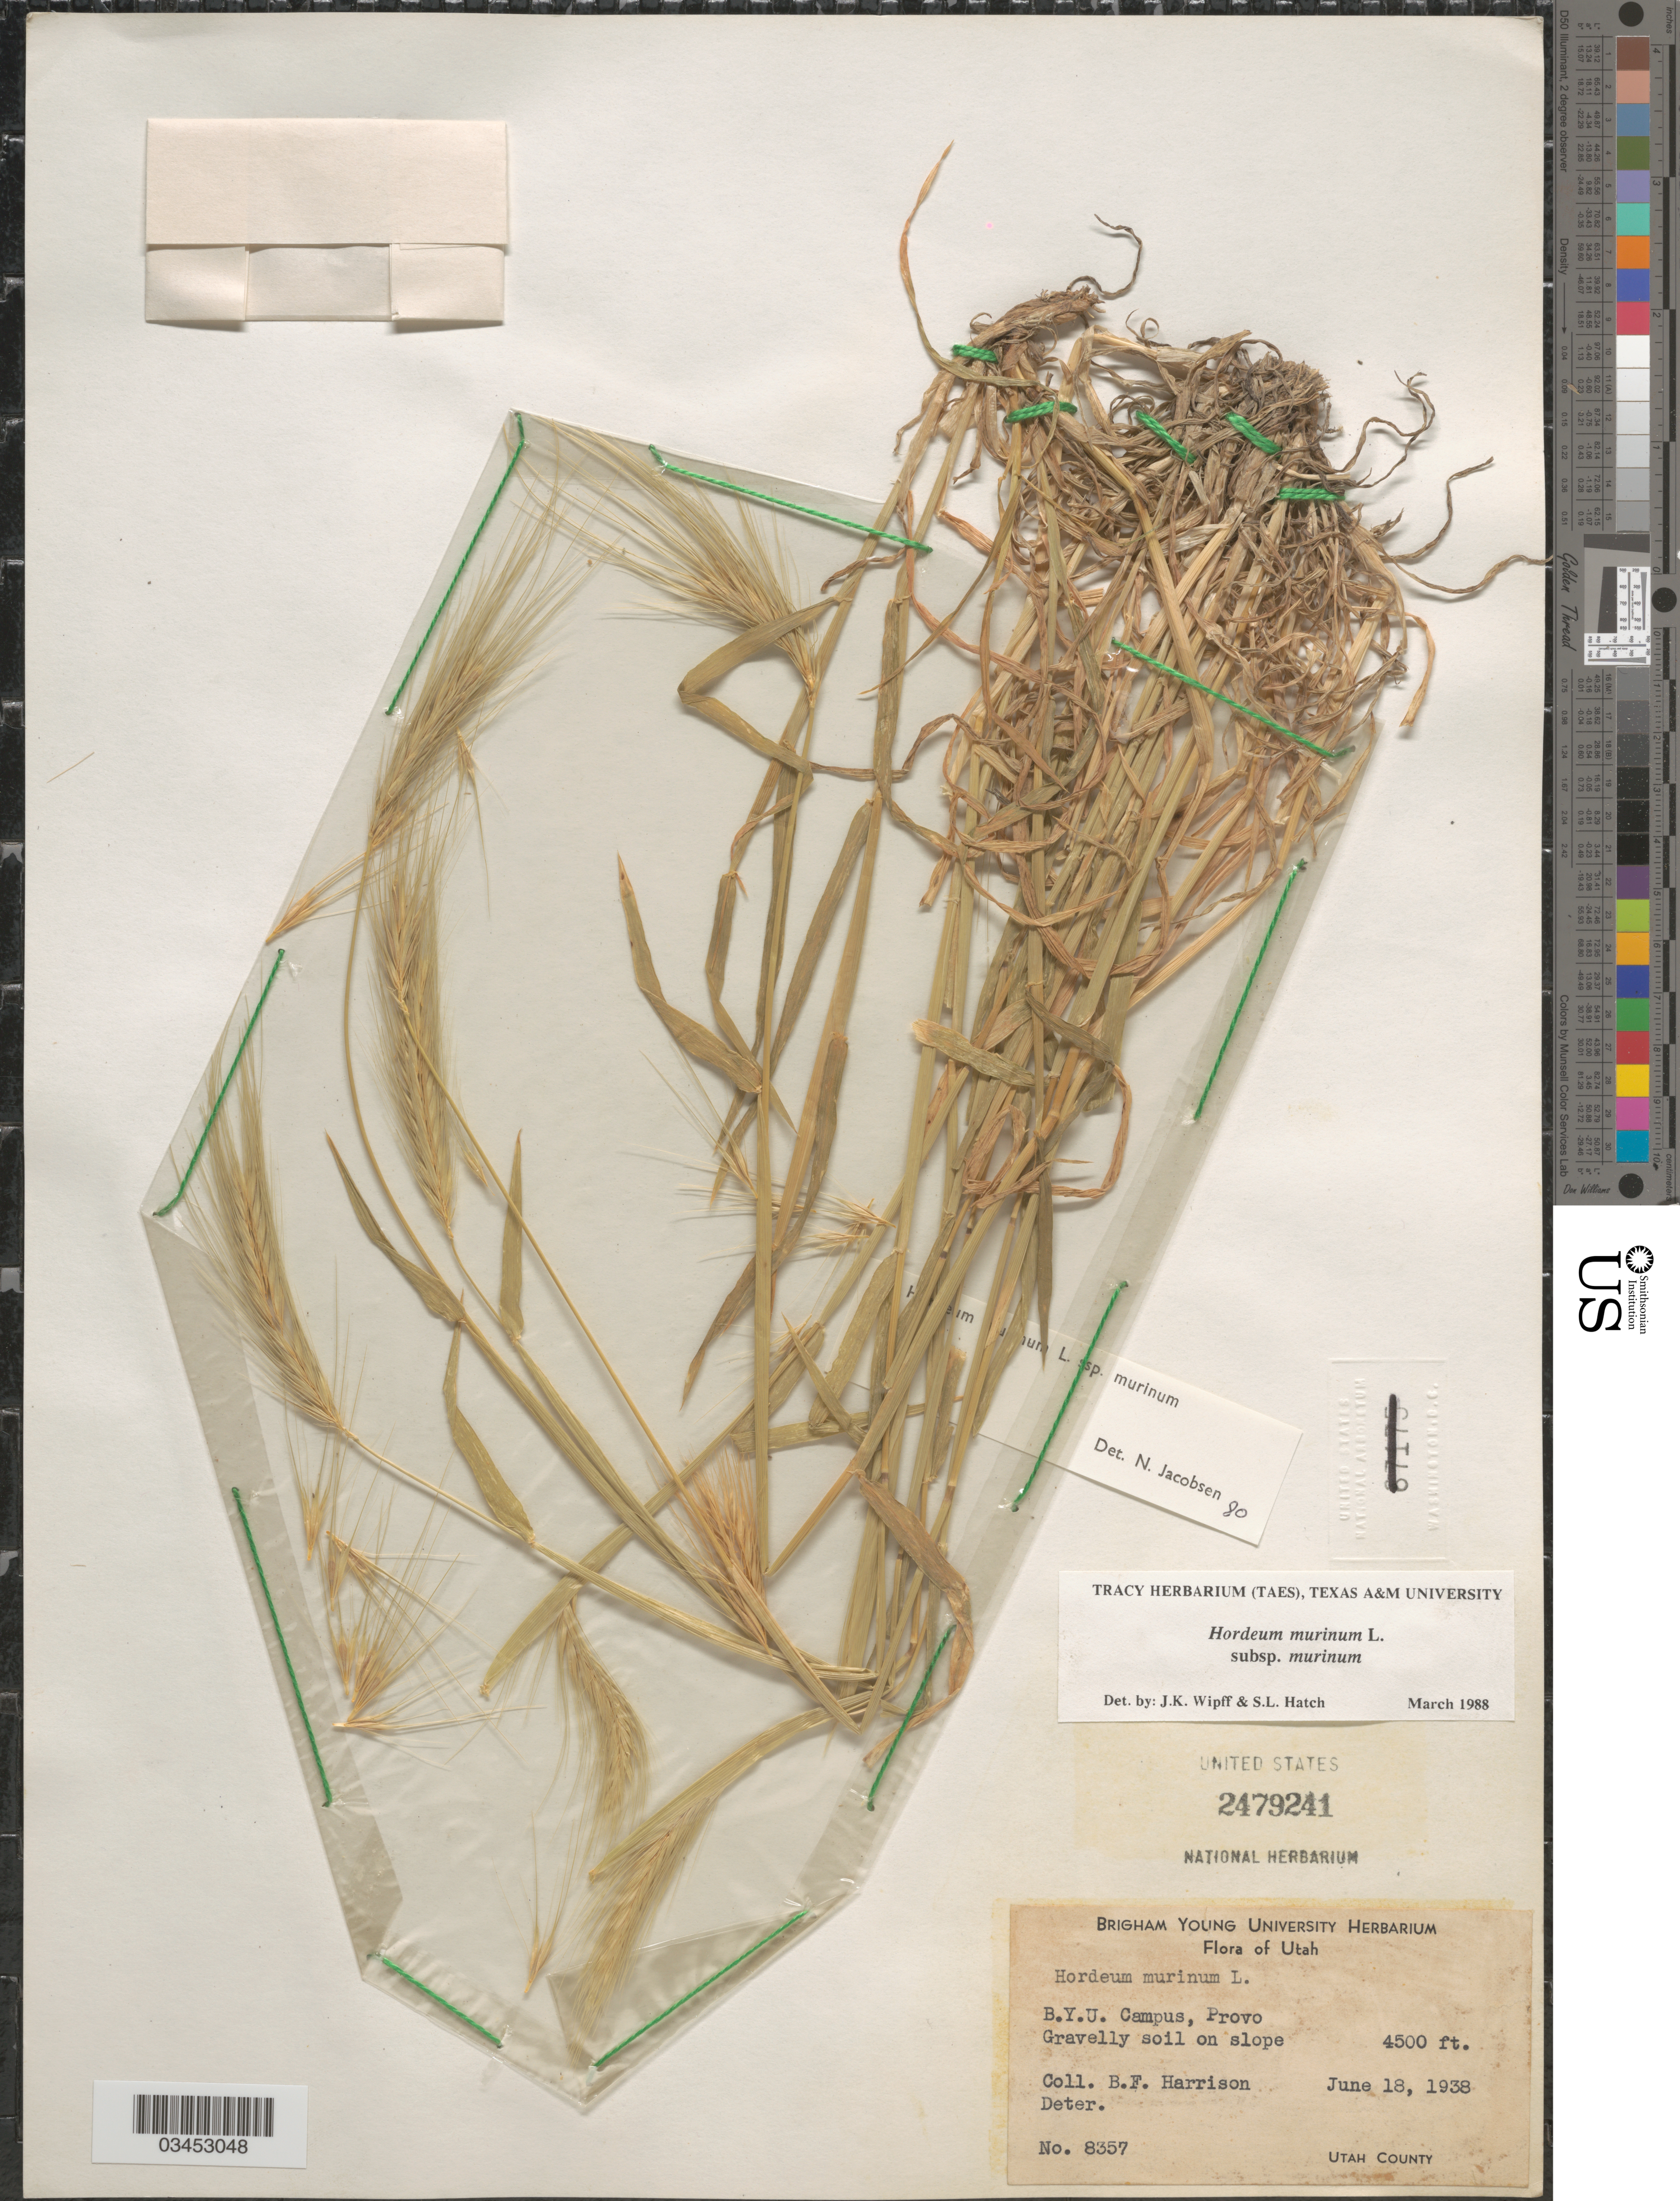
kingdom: Plantae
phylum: Tracheophyta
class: Liliopsida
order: Poales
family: Poaceae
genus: Hordeum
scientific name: Hordeum murinum subsp. murinum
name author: L.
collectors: B. F. Harrison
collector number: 8357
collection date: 1938-06-18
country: United States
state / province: Utah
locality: B.Y.U. Campus, Provo Gravelly soil on slope. Utah County.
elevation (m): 1372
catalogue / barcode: US 2479241